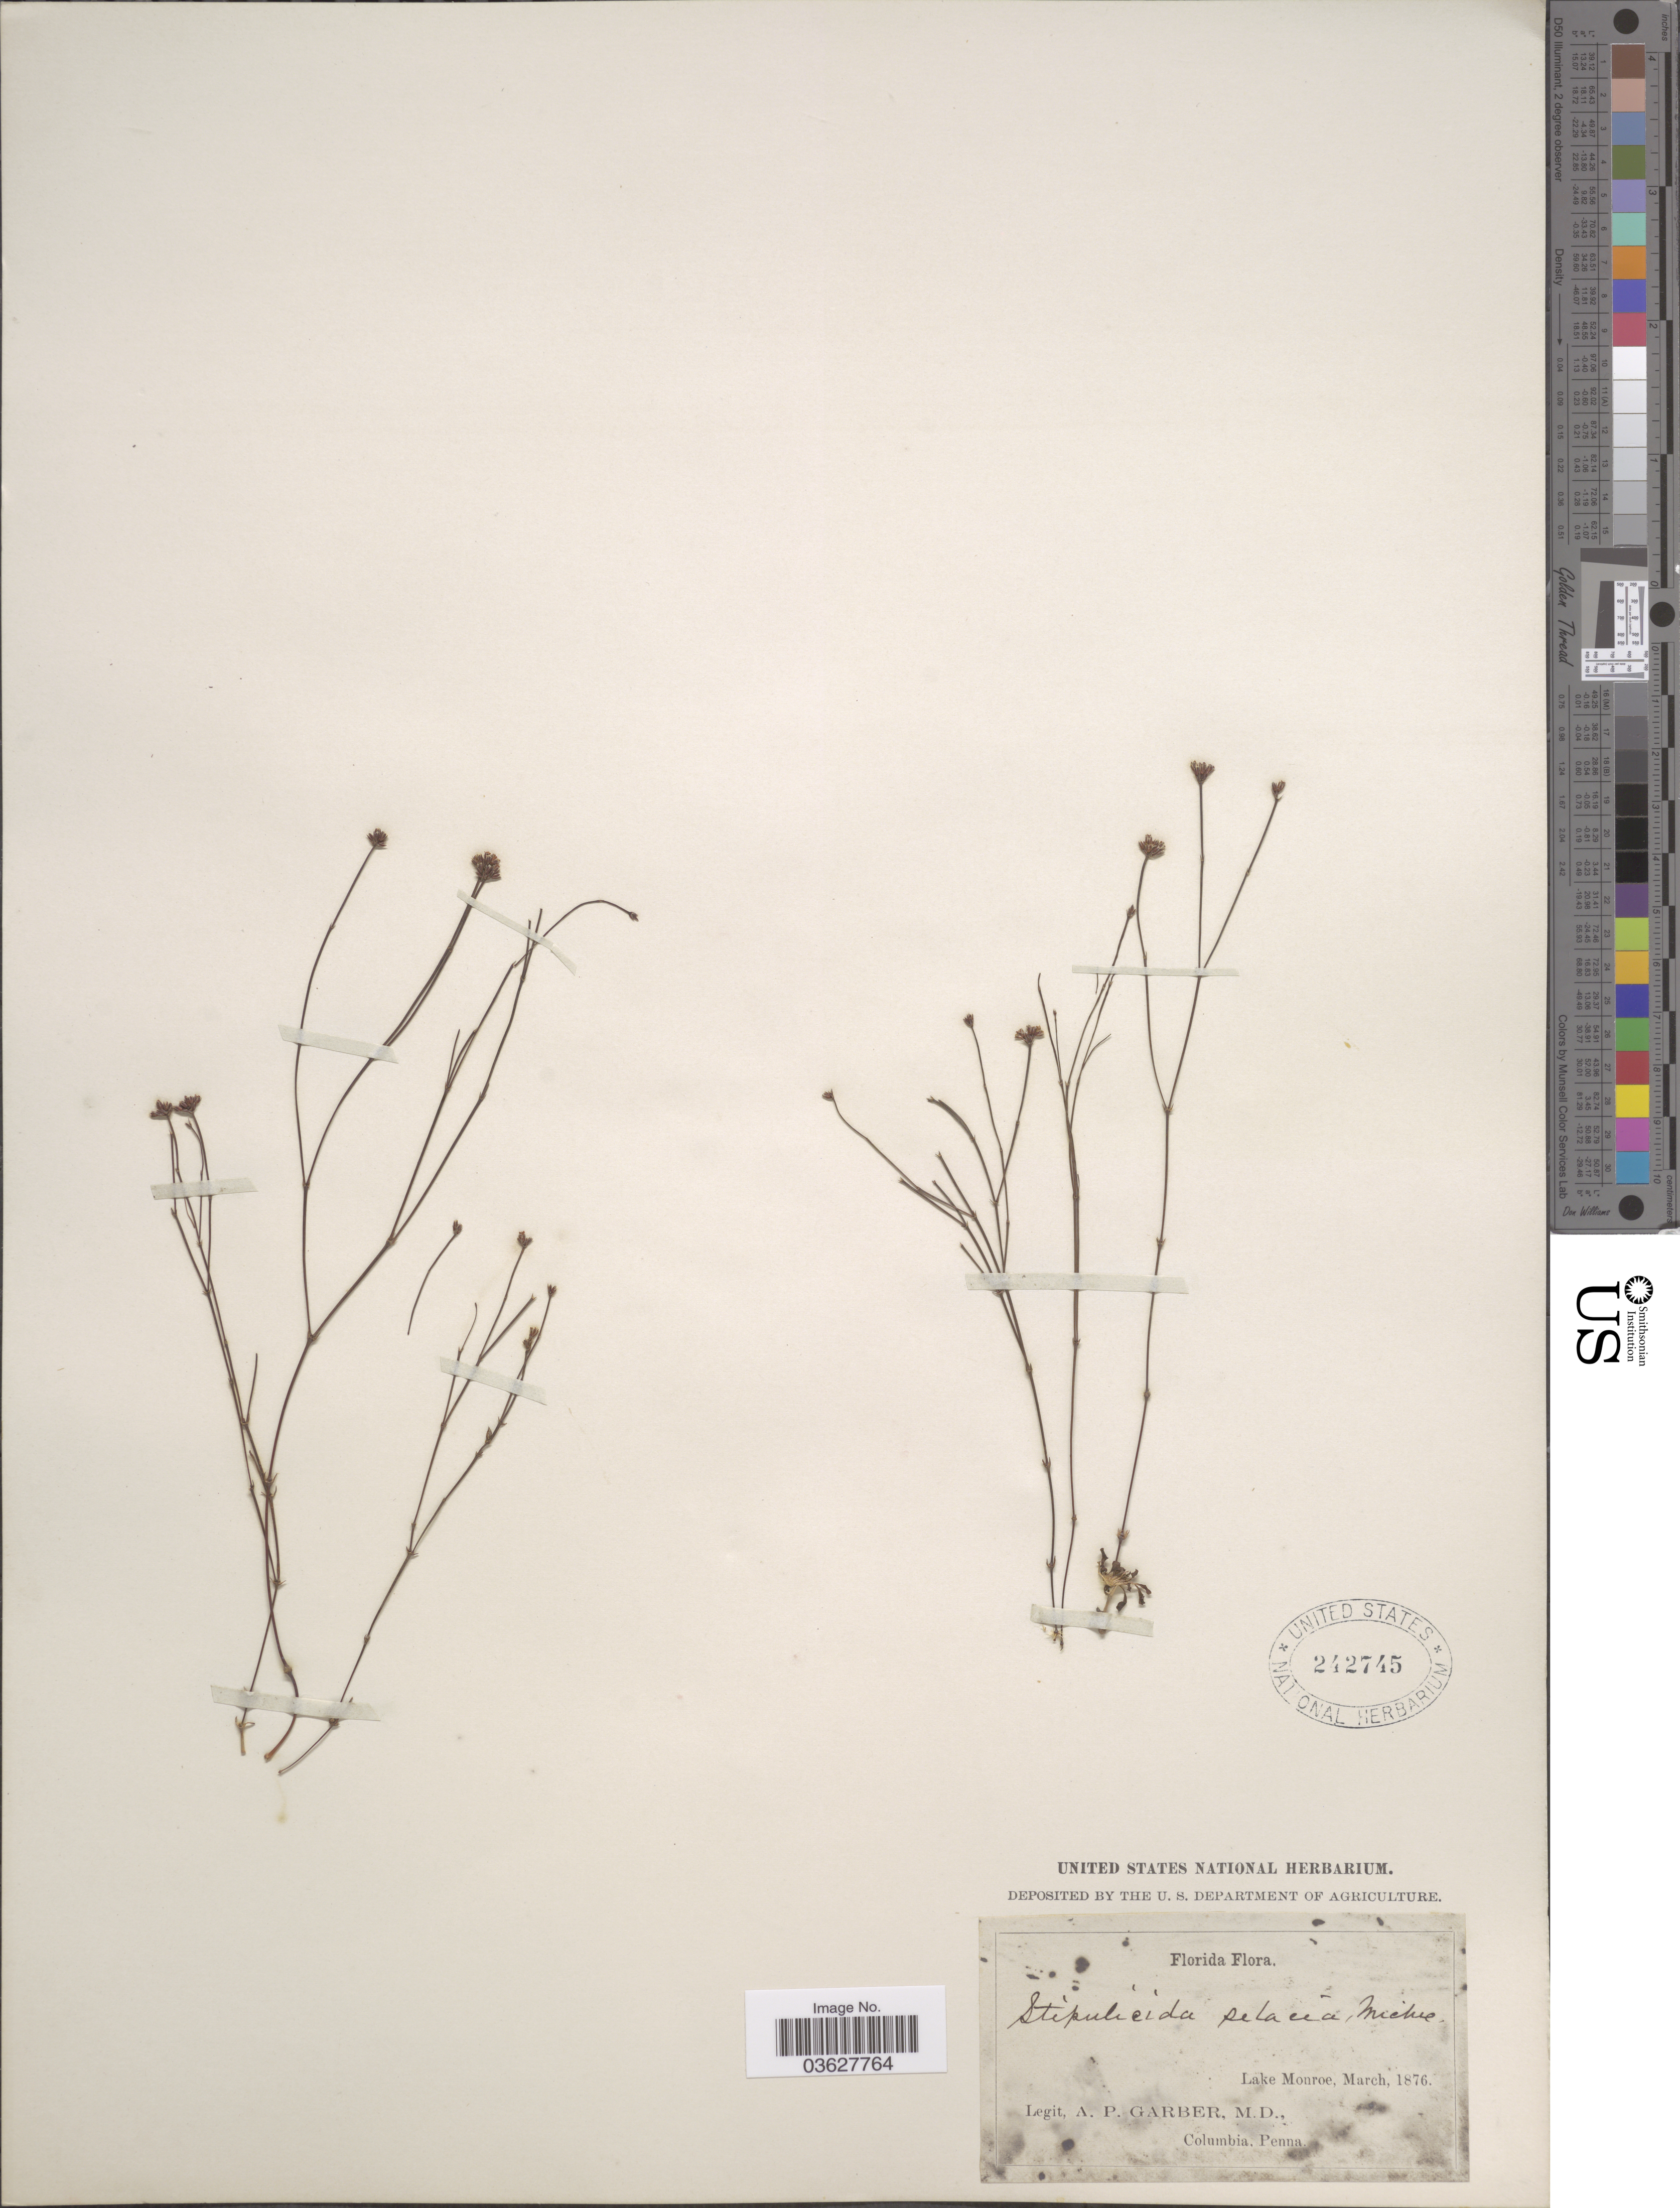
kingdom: Plantae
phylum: Tracheophyta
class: Magnoliopsida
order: Caryophyllales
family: Caryophyllaceae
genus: Stipulicida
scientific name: Stipulicida setacea var. setacea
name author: Michx.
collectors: A. P. Garber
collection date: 1876-03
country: United States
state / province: Florida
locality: Lake Monroe.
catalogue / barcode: US 242745